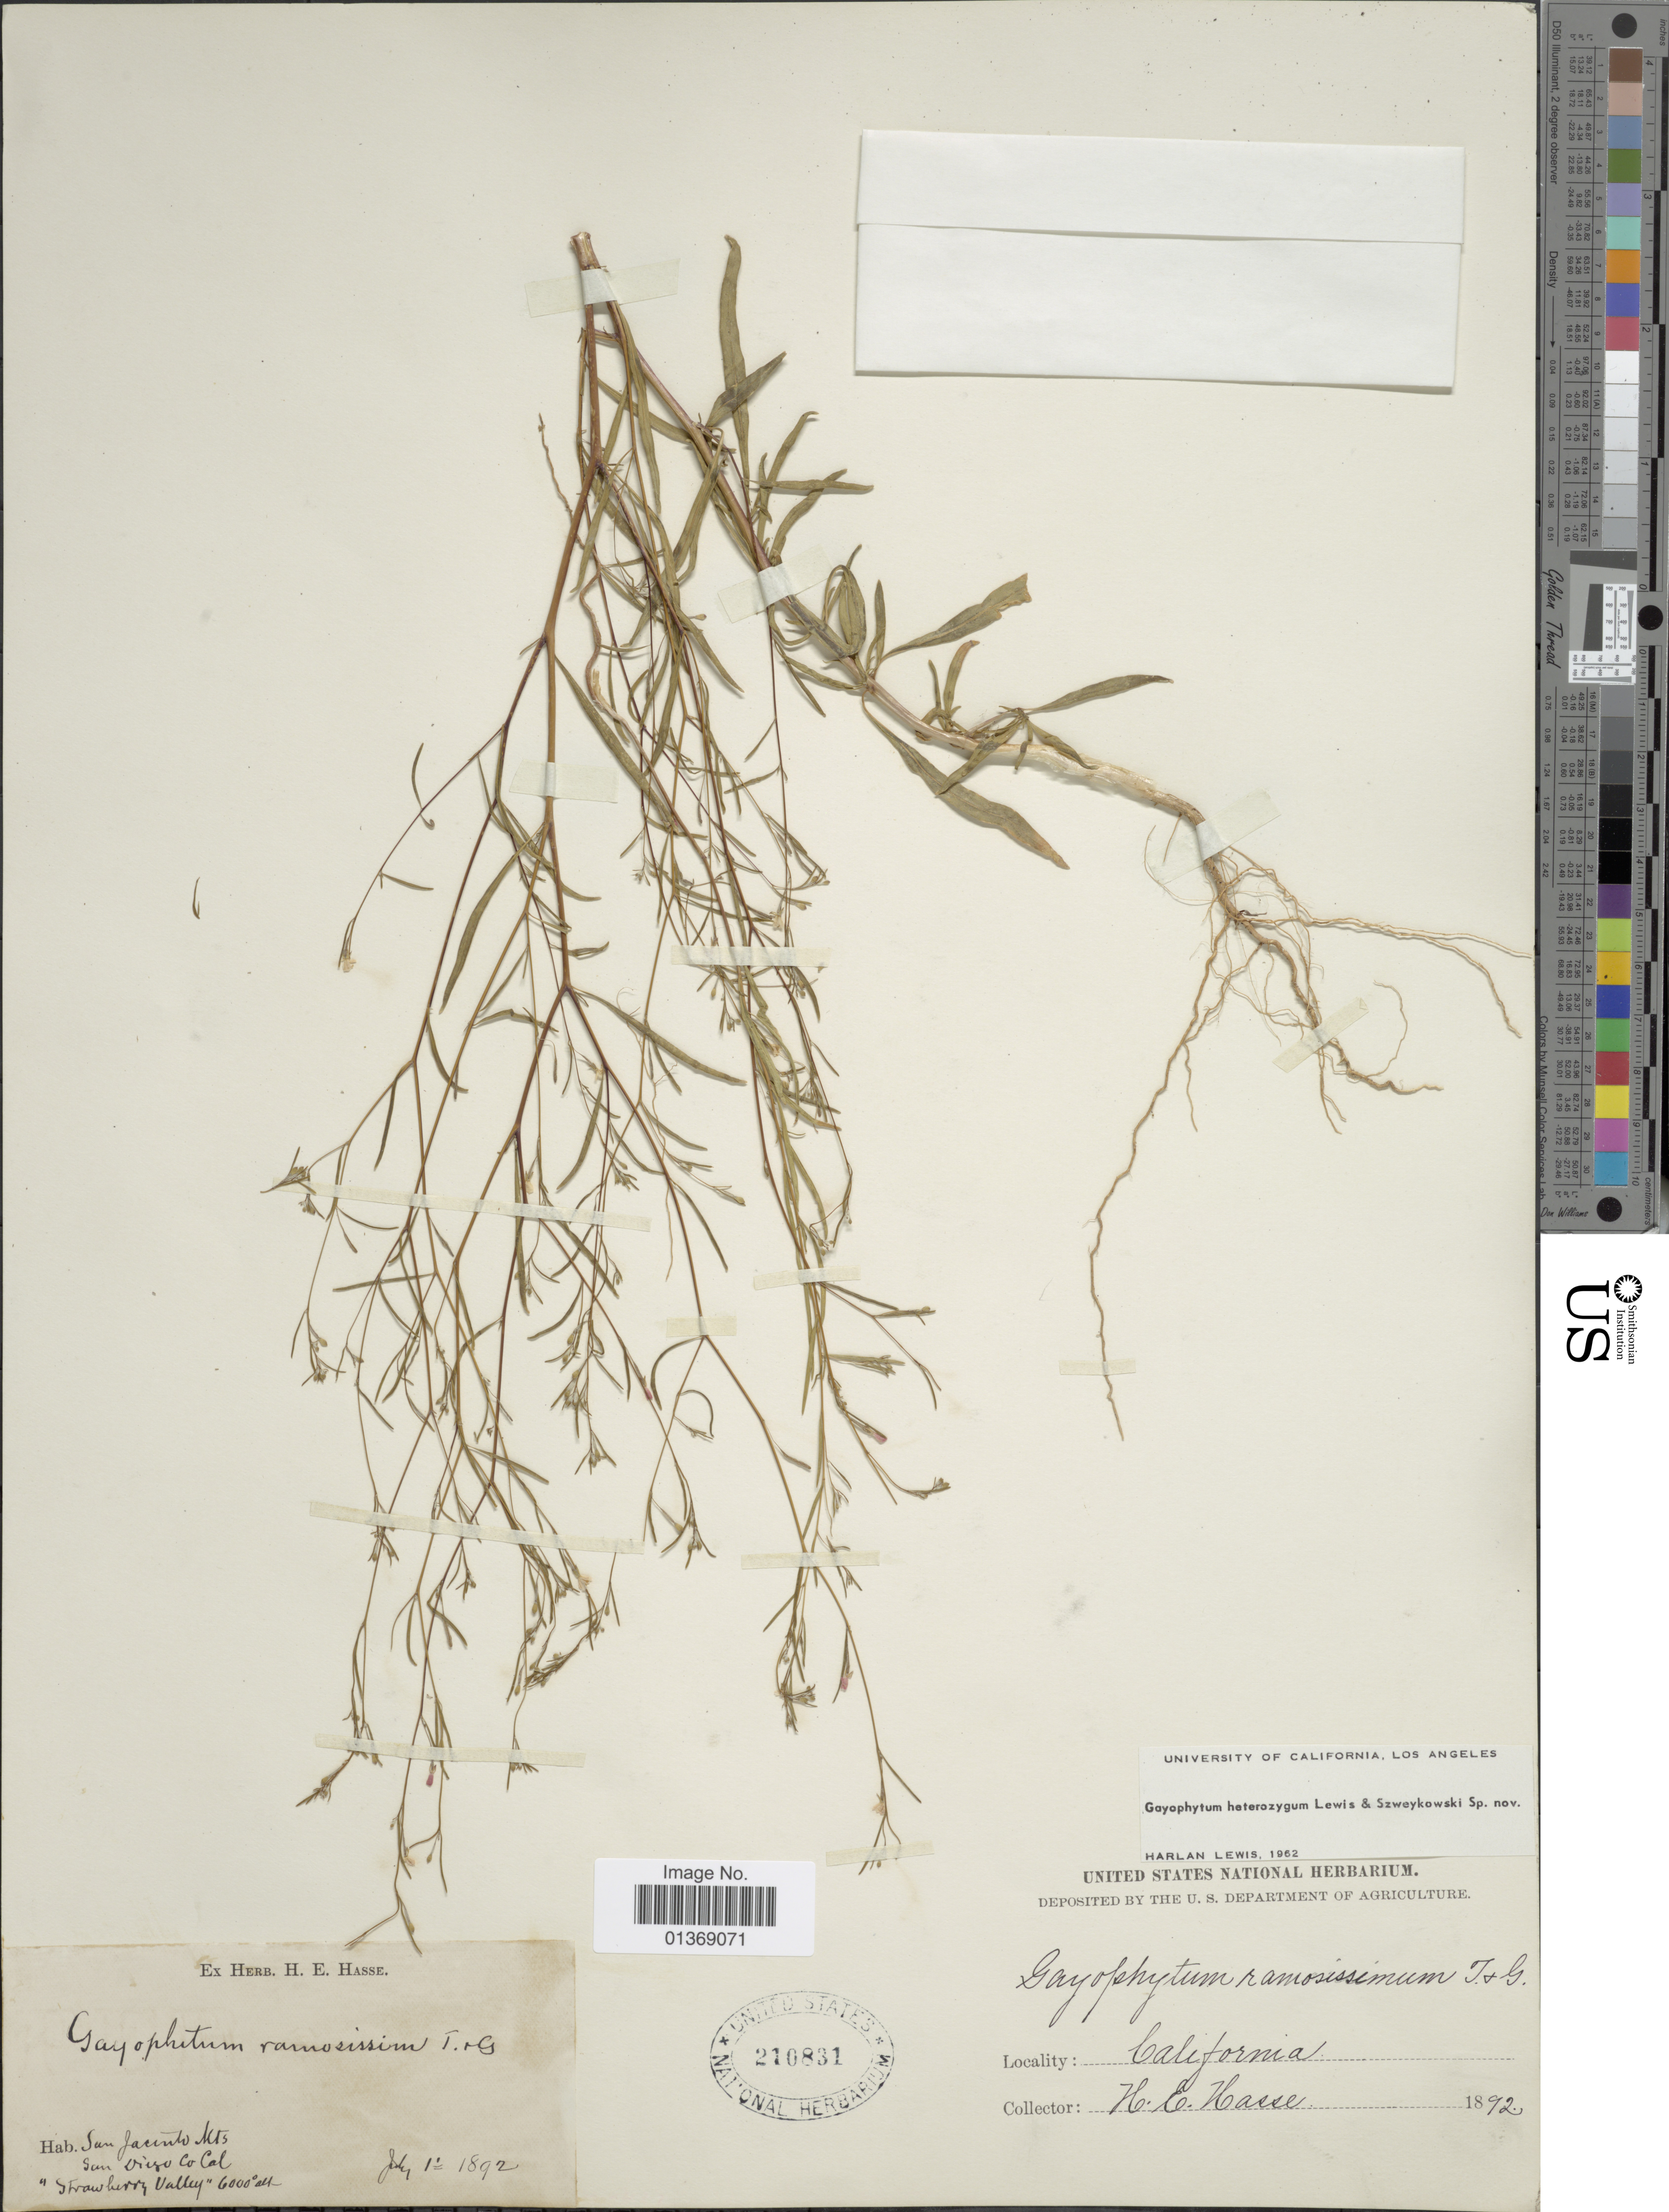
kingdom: Plantae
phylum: Tracheophyta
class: Magnoliopsida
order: Myrtales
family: Onagraceae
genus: Gayophytum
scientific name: Gayophytum heterozygum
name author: F. H. Lewis & Szweyk.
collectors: H. E. Hasse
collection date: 1892-07-01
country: United States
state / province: California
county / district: San Diego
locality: San Jacinto Mts, "Strawberry Valley"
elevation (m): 1829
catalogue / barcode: US 210831